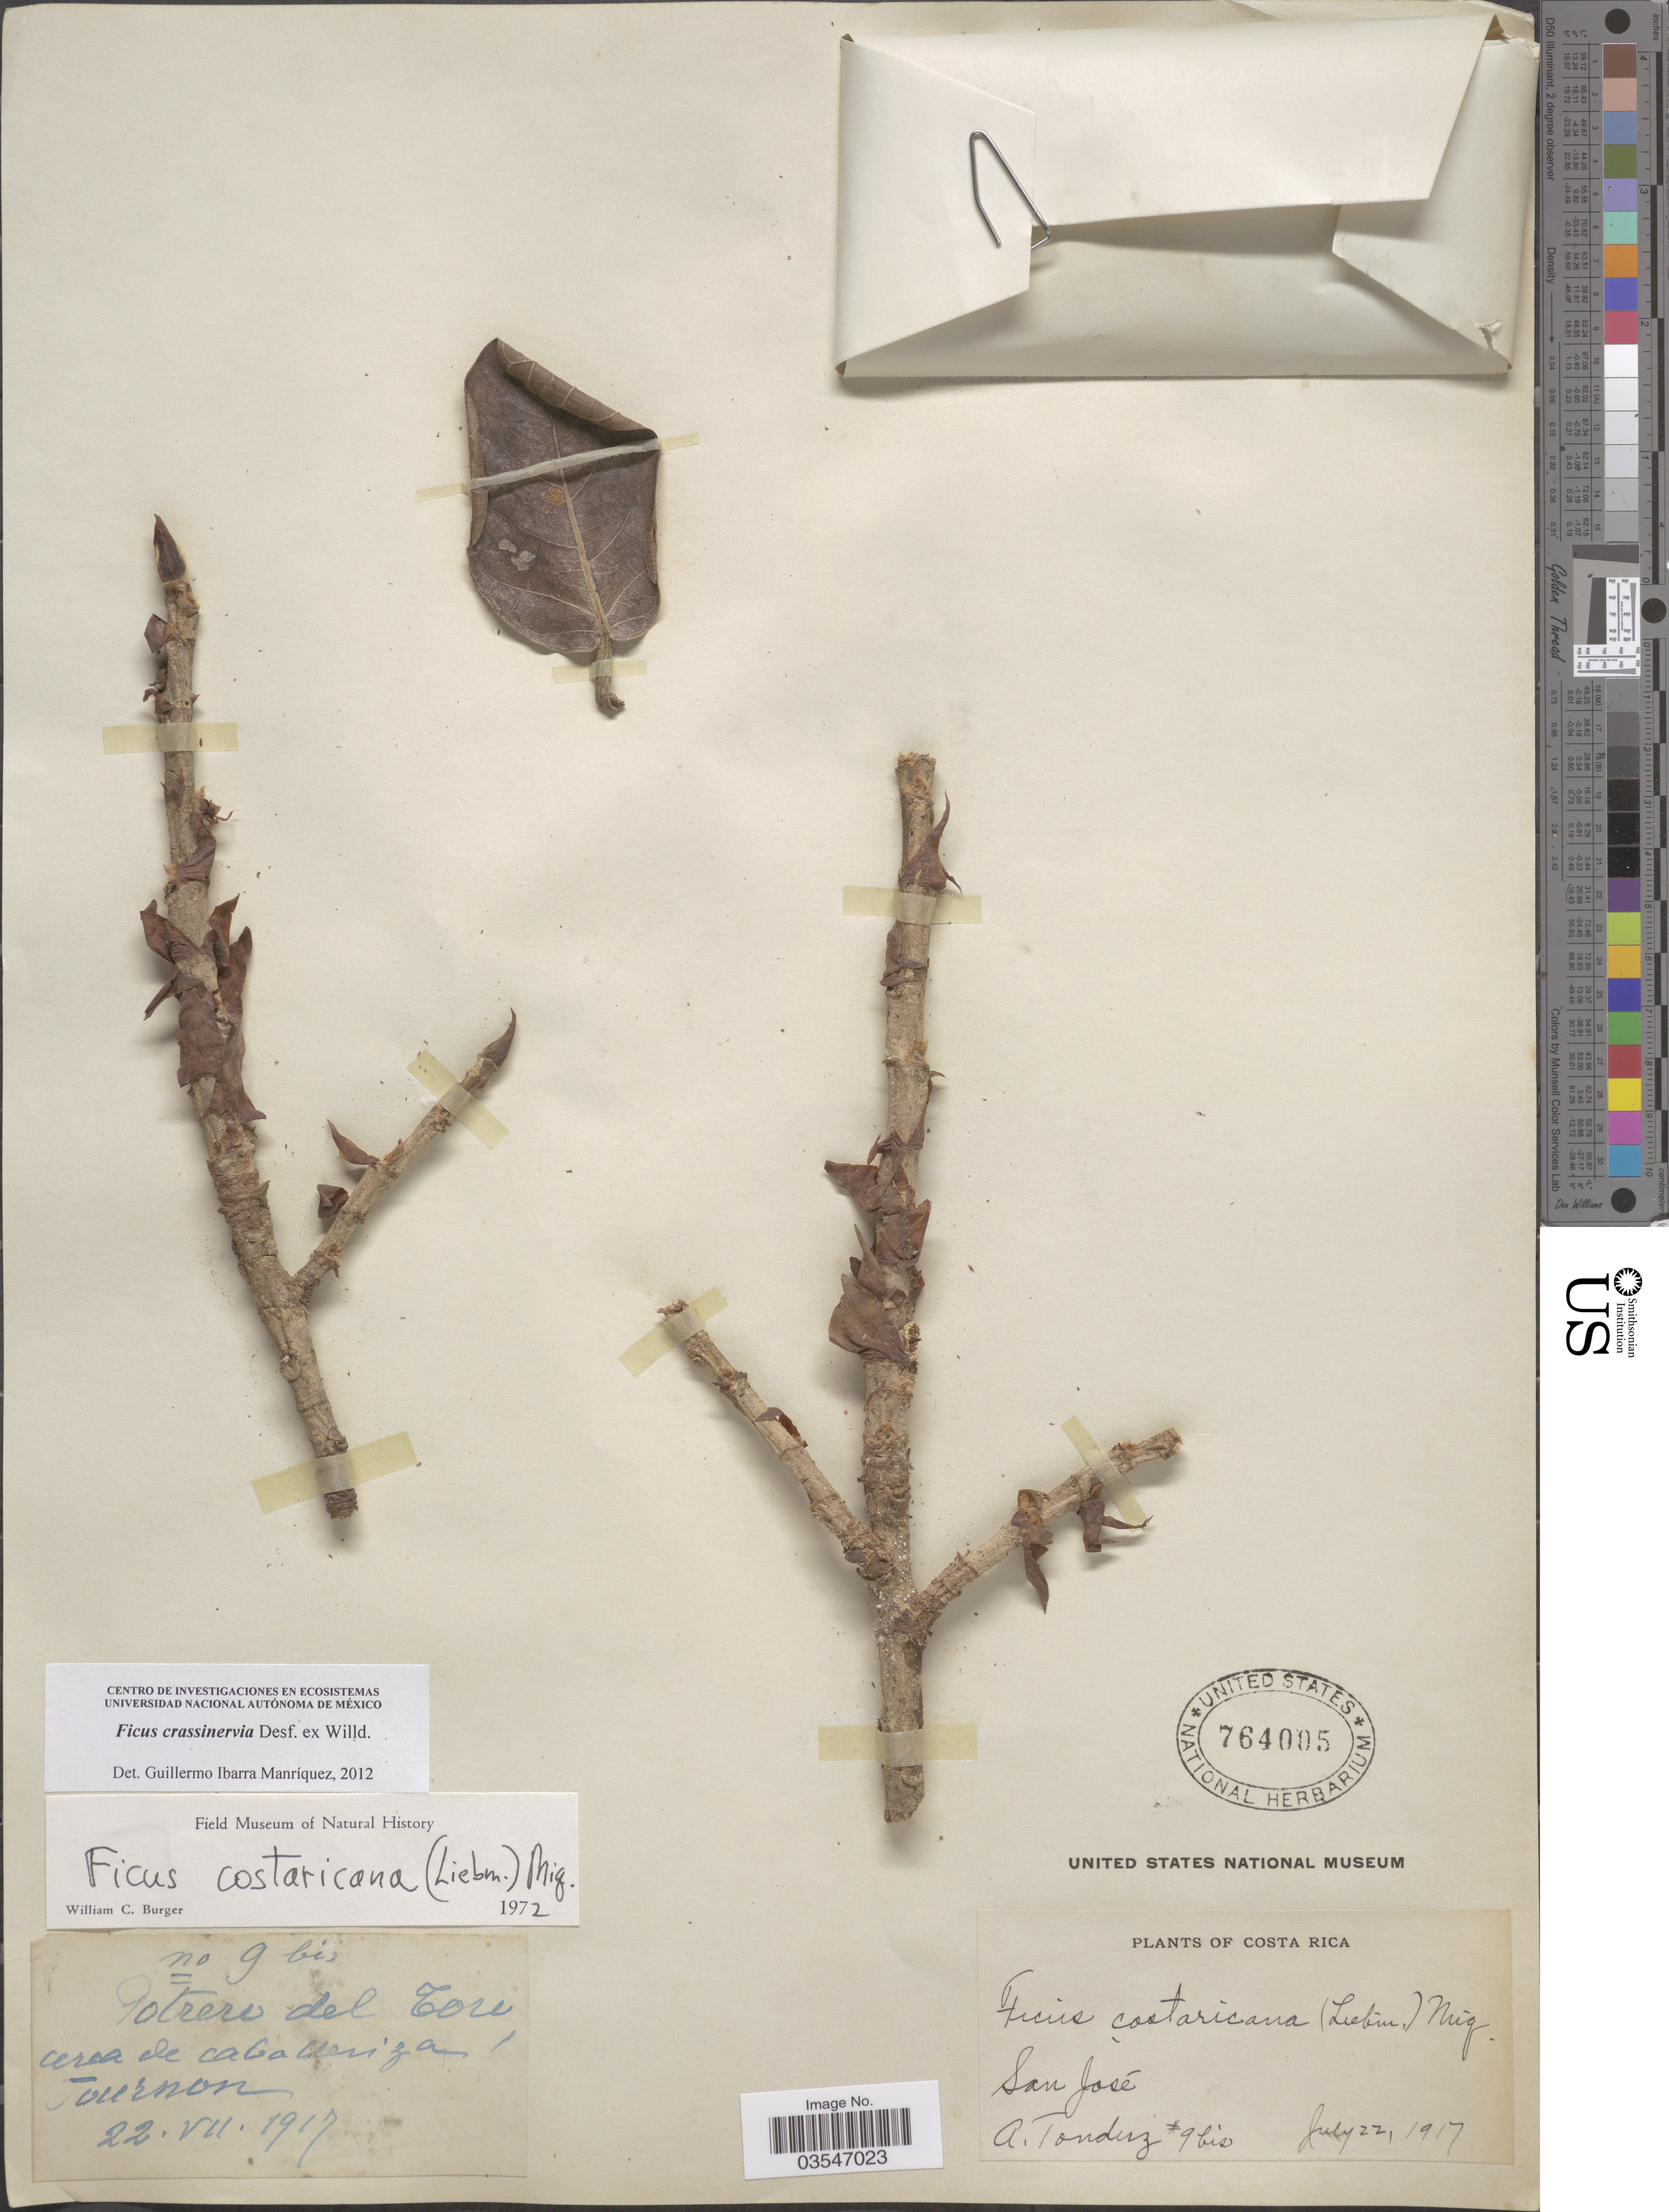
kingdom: Plantae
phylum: Tracheophyta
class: Magnoliopsida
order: Rosales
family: Moraceae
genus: Ficus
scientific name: Ficus crassinervia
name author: Desf. ex Willd.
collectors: A. Tonduz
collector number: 9bis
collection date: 1917-07-22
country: Costa Rica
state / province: San José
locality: Potrero del Toro cerca de caballeriza. Tournon.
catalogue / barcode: US 764005